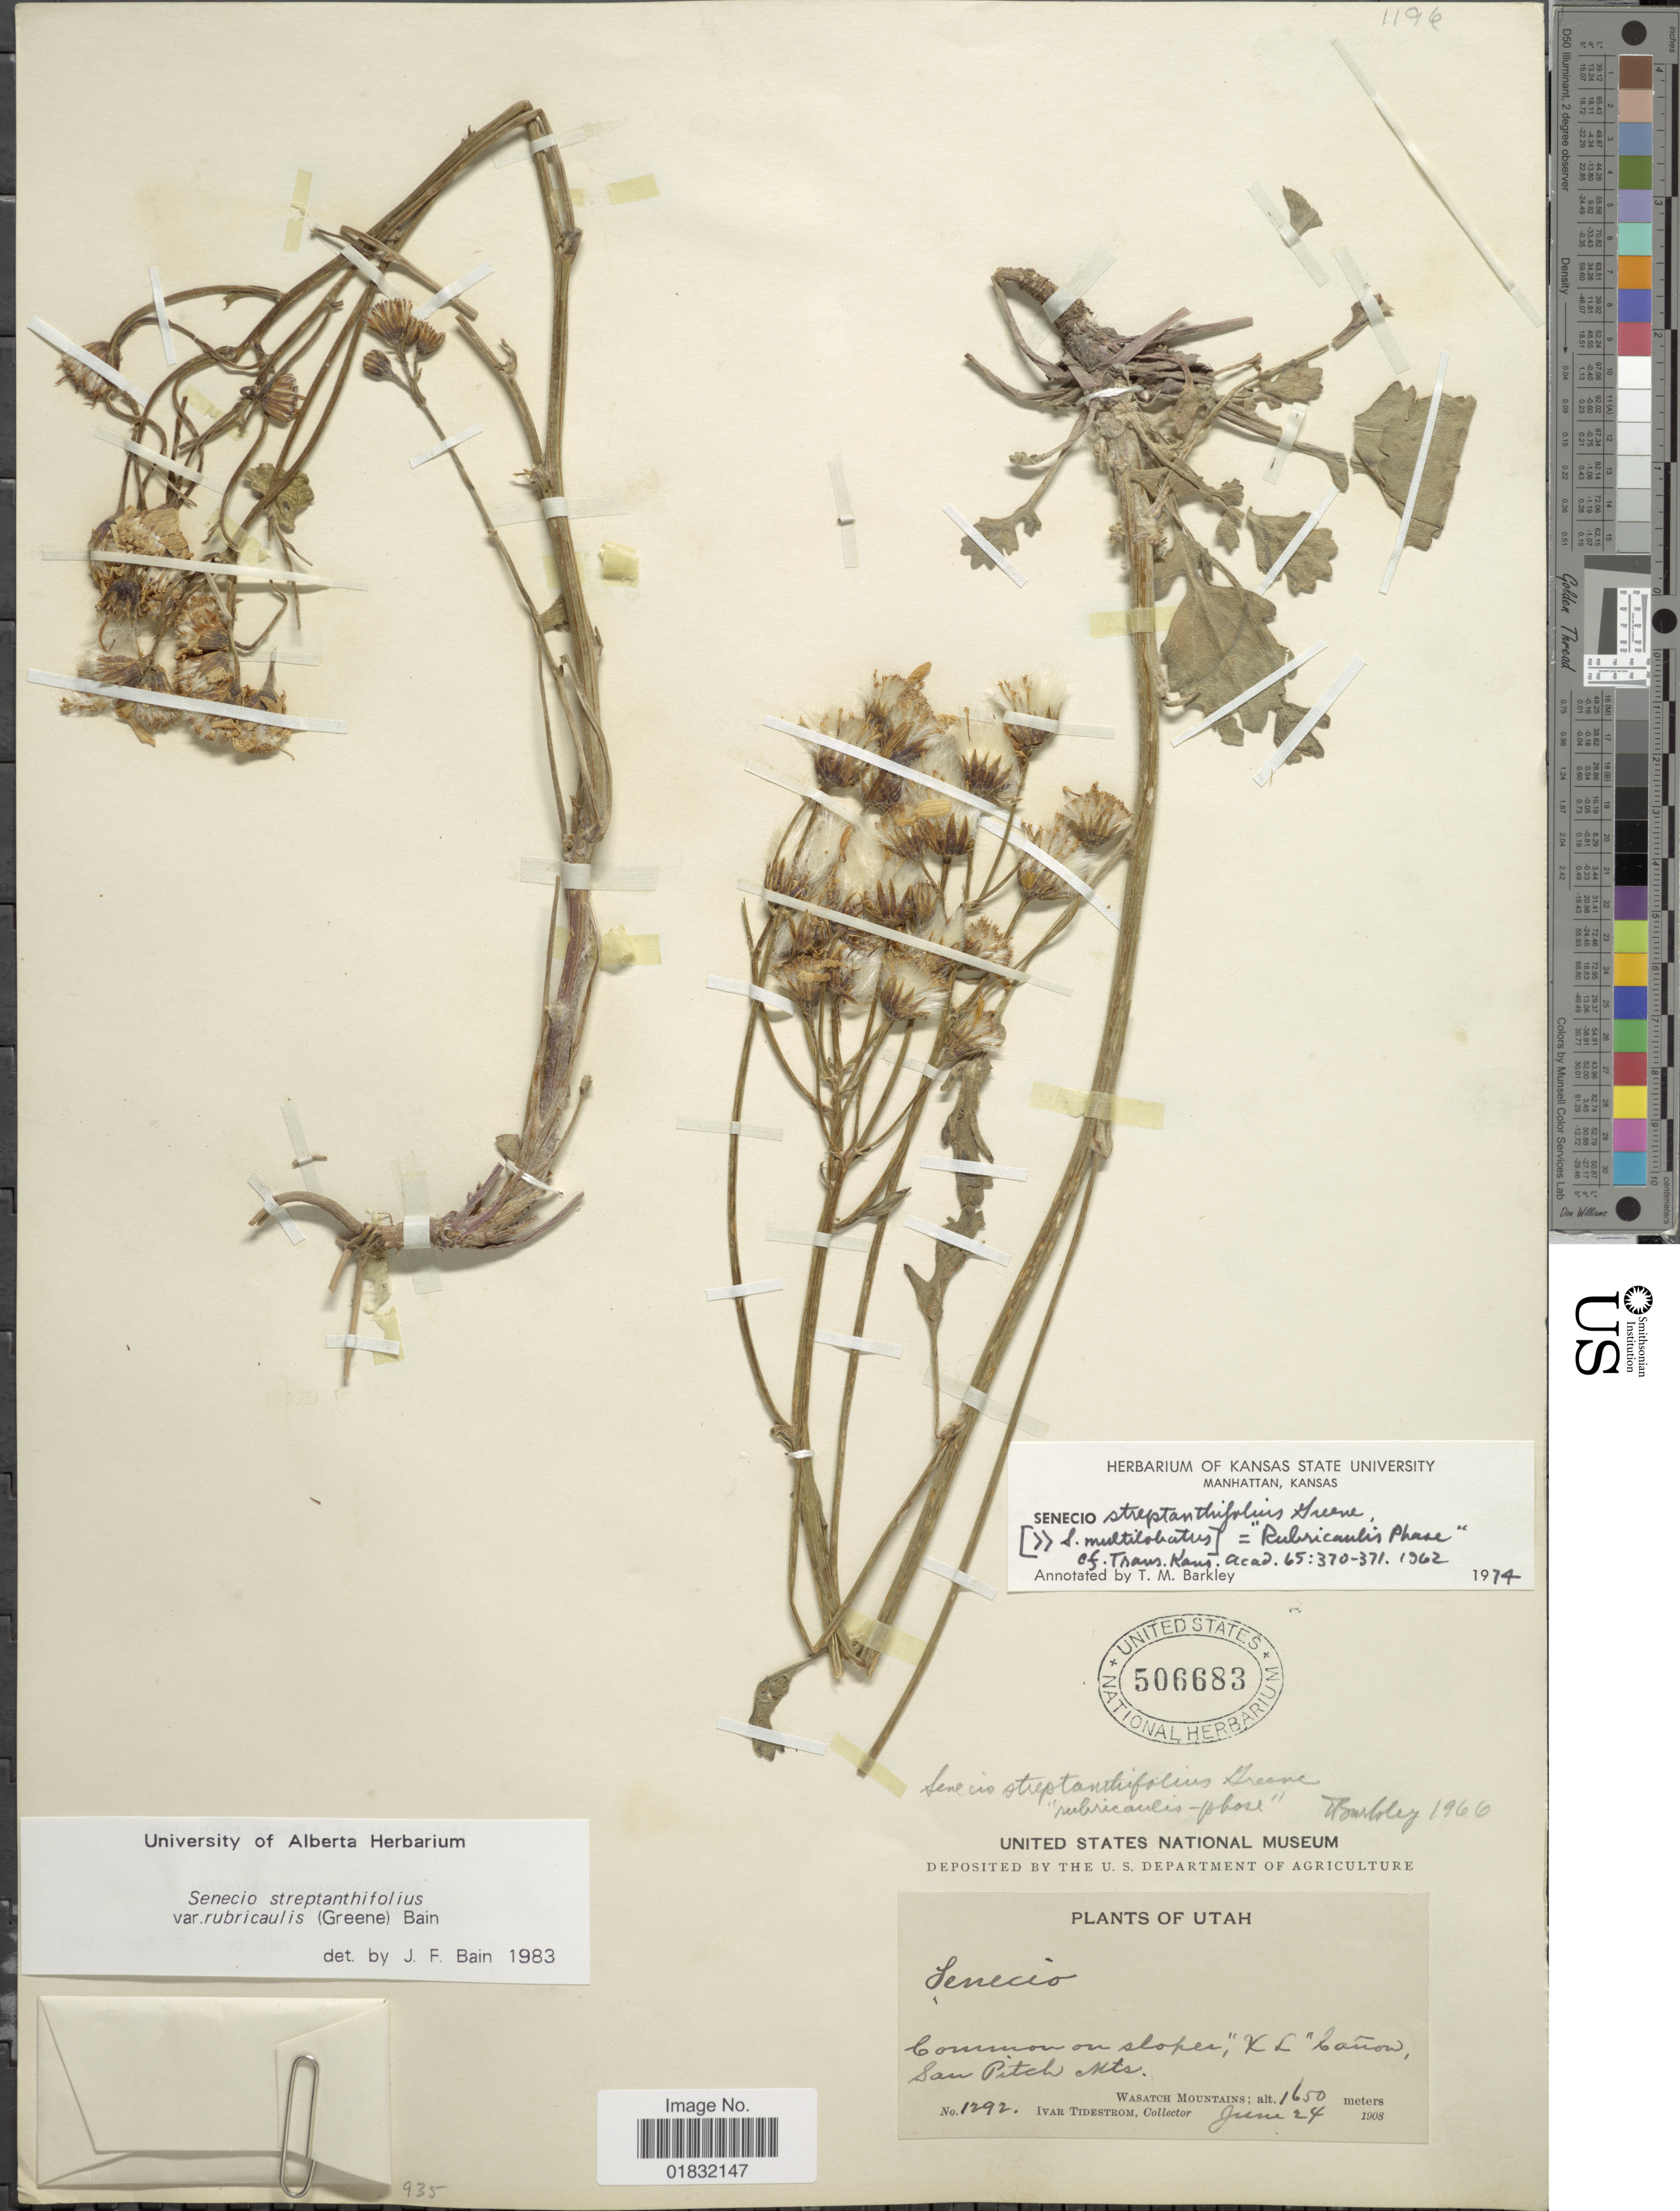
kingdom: Plantae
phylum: Tracheophyta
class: Magnoliopsida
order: Asterales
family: Asteraceae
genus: Packera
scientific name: Packera streptanthifolia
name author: (Greene) W.A. Weber & Á. Löve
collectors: I. F. Tidestrom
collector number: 1292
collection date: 1908-06-24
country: United States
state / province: Utah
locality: Common on slope, 'X L' Cañon, San Pitch Mts, Wasatch Mountains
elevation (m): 1650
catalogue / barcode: US 506683